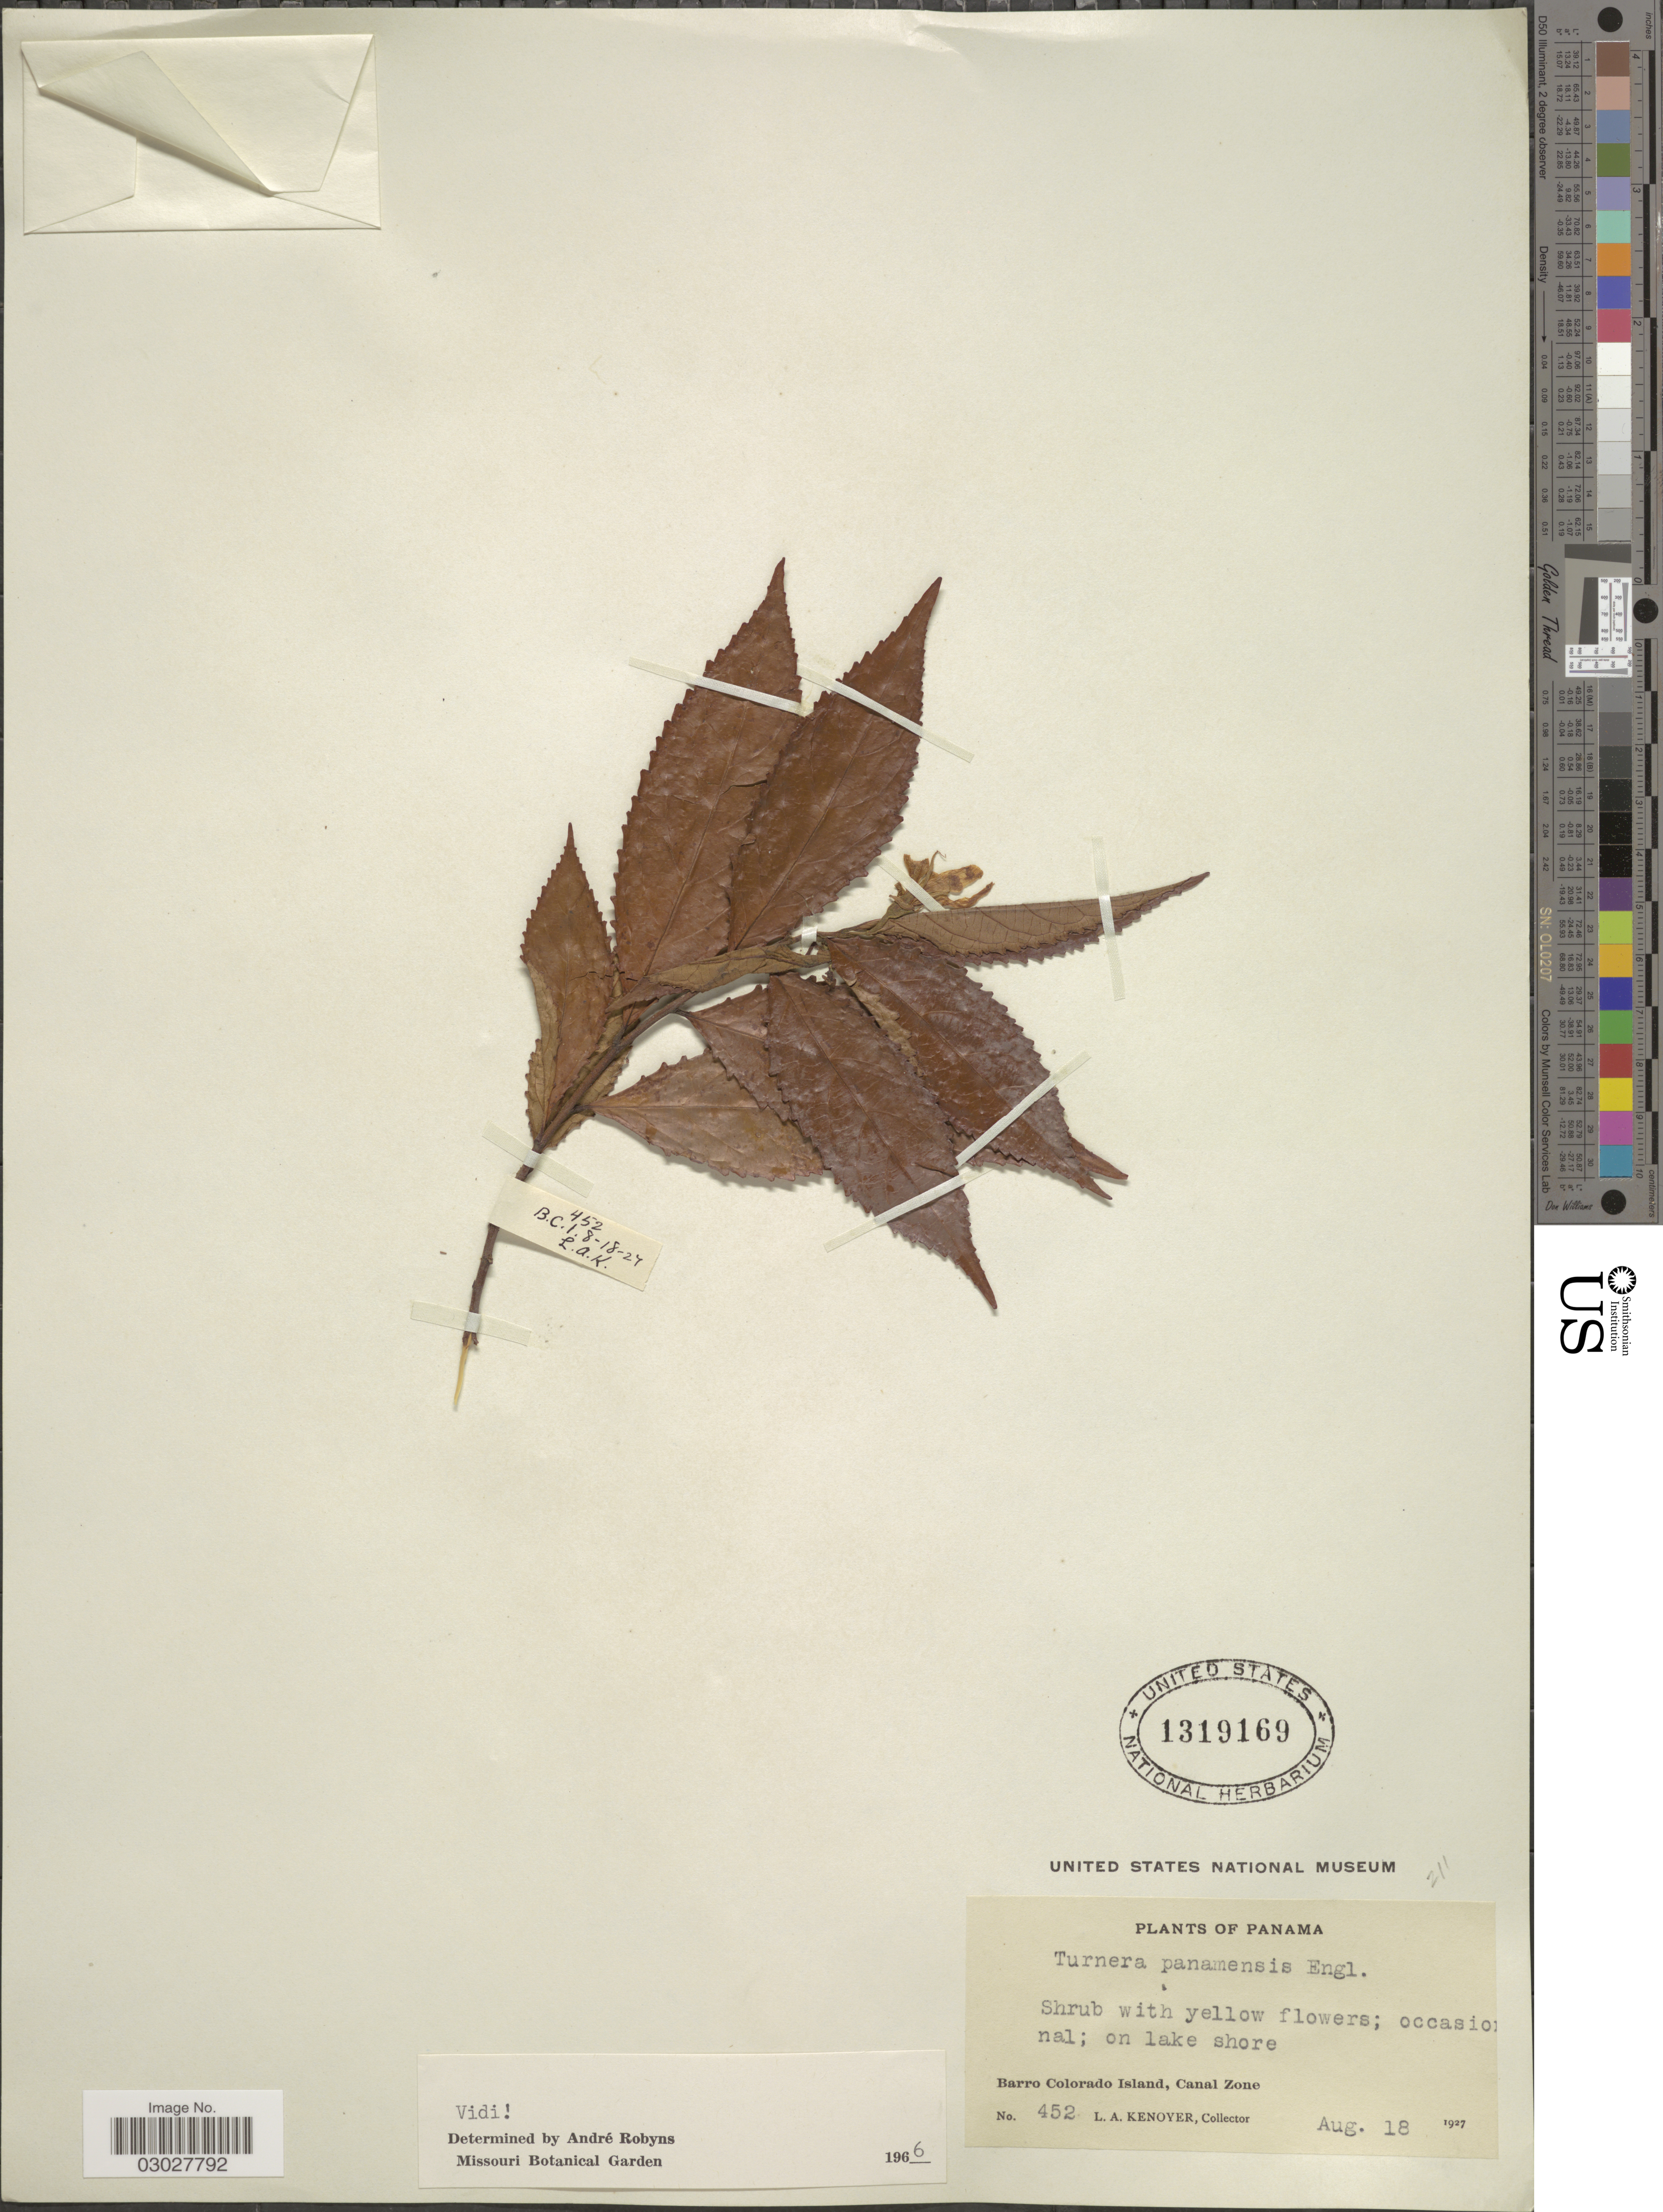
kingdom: Plantae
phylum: Tracheophyta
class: Magnoliopsida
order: Malpighiales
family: Turneraceae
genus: Turnera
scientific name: Turnera panamensis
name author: Urb.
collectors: L. A. Kenoyer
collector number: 452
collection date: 1927-08-18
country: Panama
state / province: Panamá Oeste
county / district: Canal Zone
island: Barro Colorado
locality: Barro Colorado Island, Canal Zone.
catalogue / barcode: US 1319169